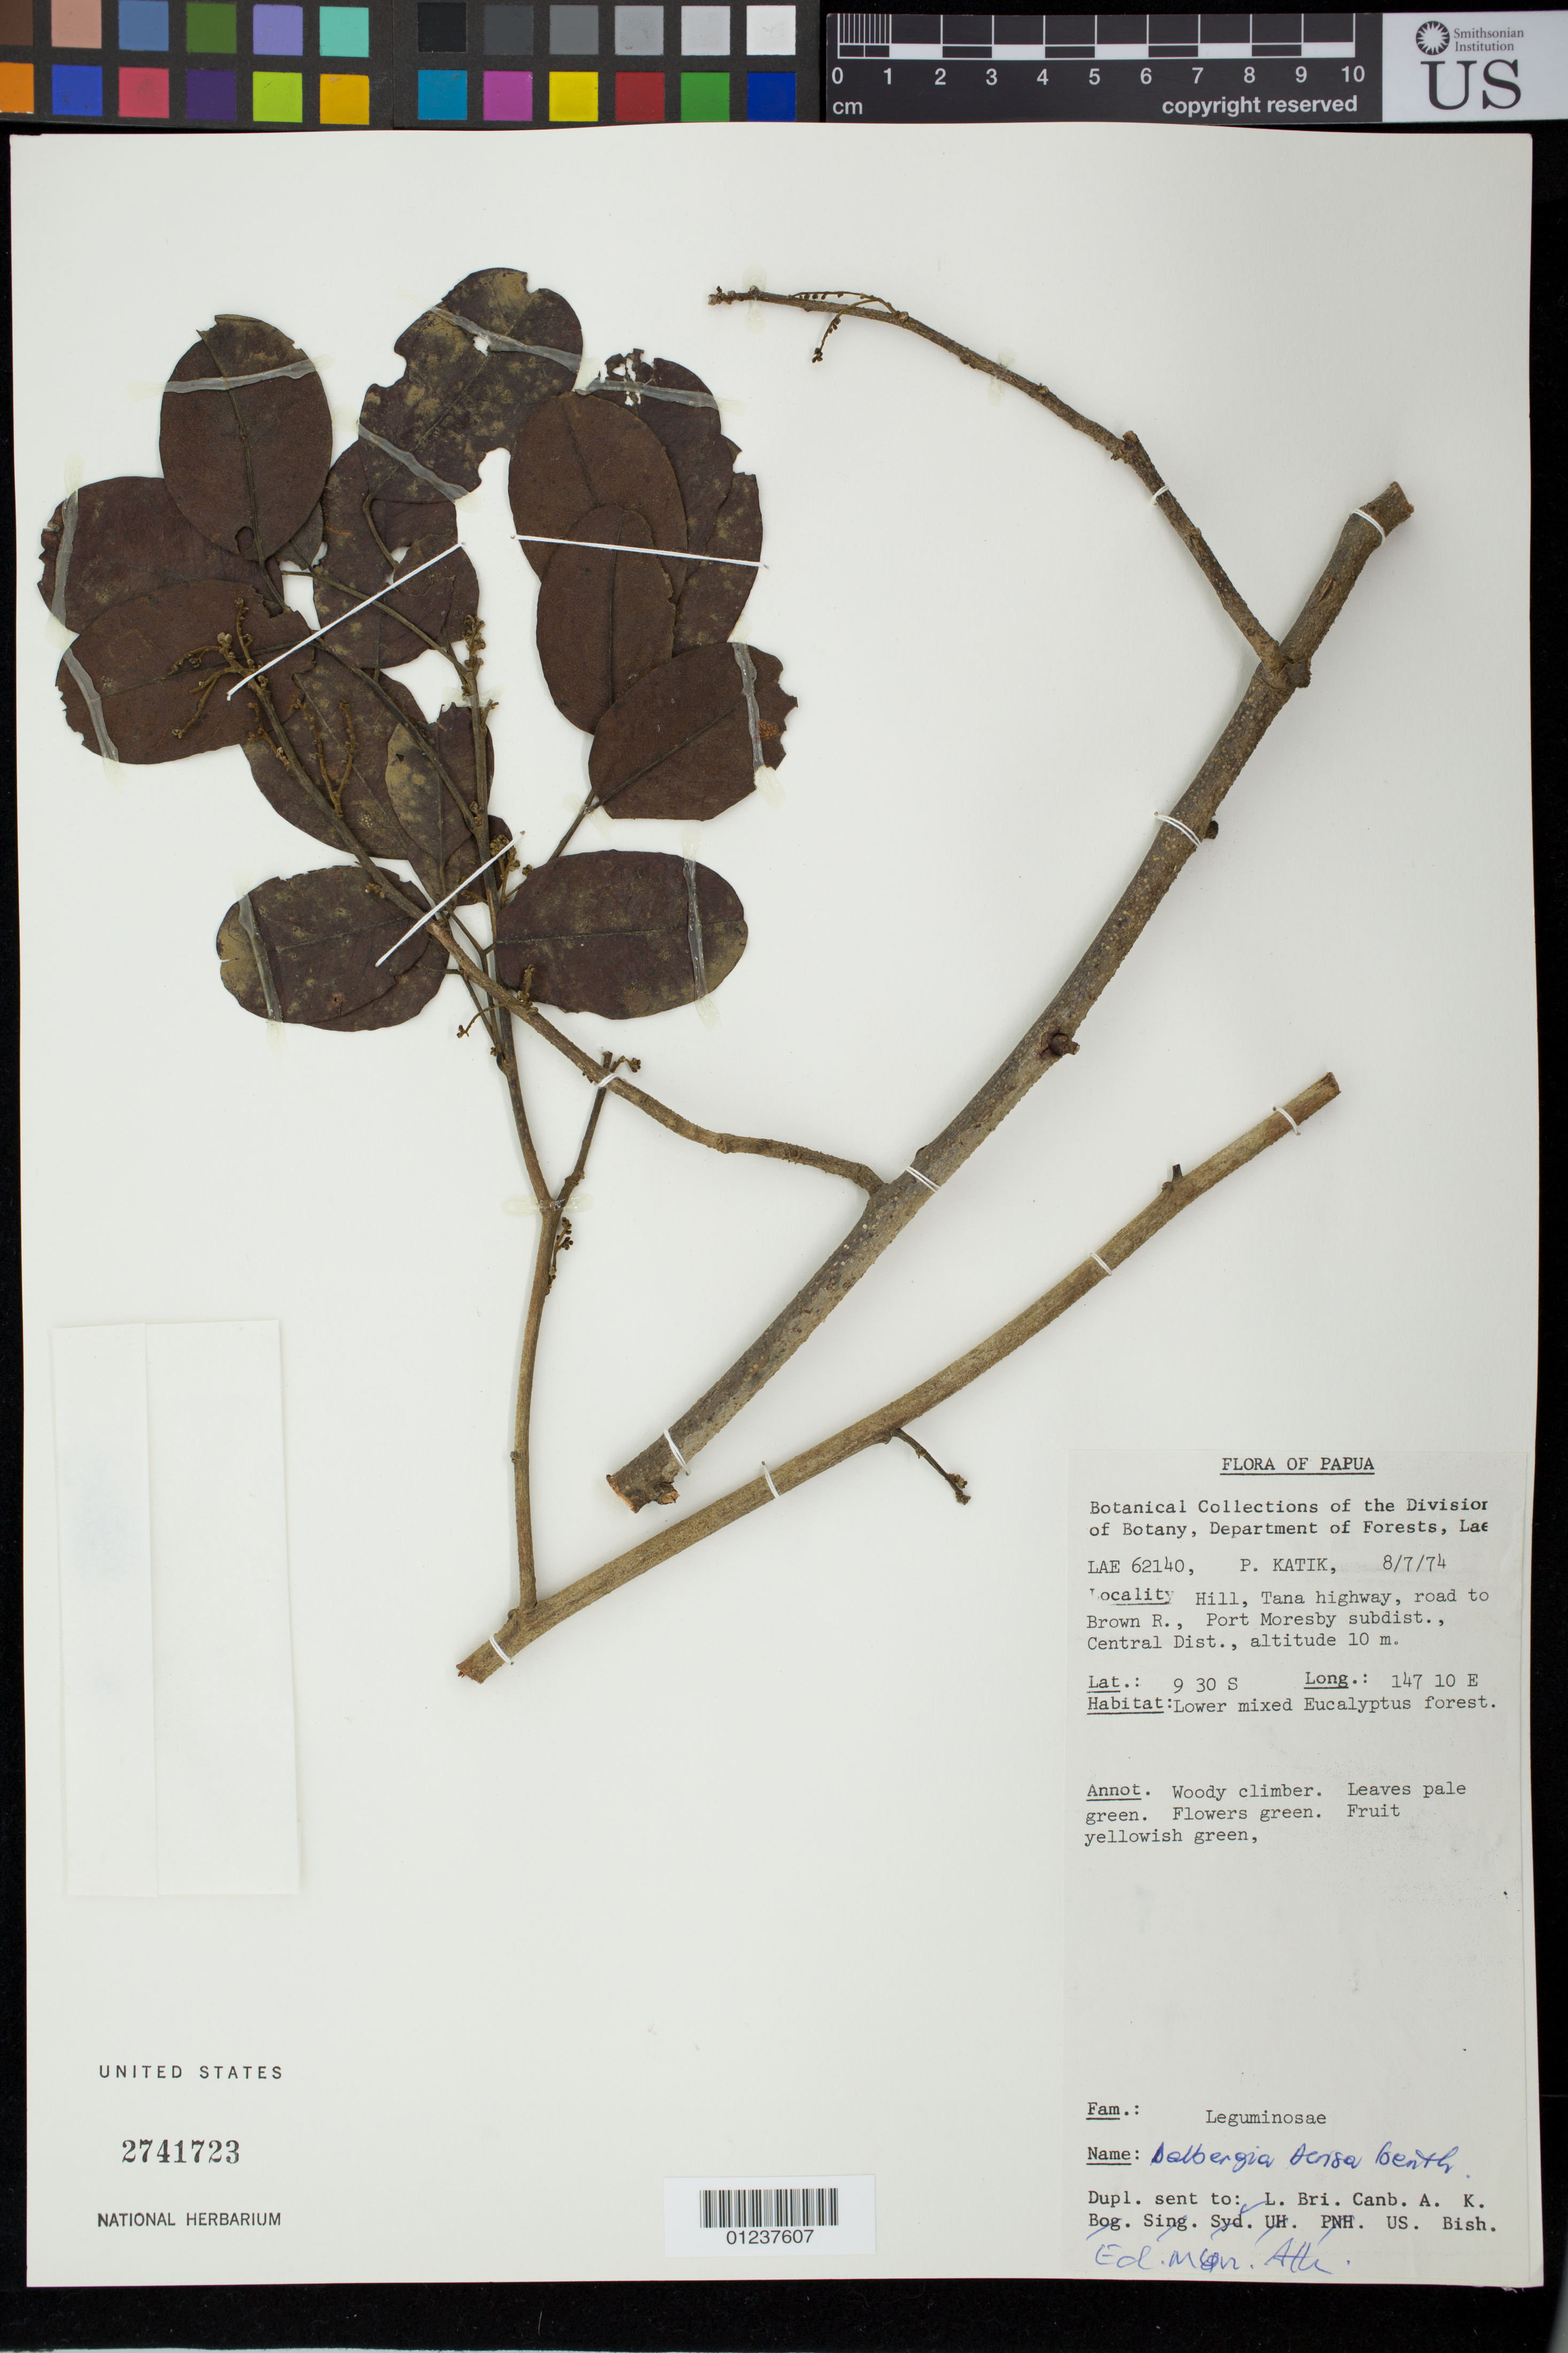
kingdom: Plantae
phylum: Tracheophyta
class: Magnoliopsida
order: Fabales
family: Fabaceae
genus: Dalbergia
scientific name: Dalbergia densa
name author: Benth.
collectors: P. Katik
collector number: LAE 62140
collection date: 1974-07-08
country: Papua New Guinea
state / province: Central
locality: Hill, Tana highway, road to Brown R., Port Moresby subdist.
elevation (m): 10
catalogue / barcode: US 2741723